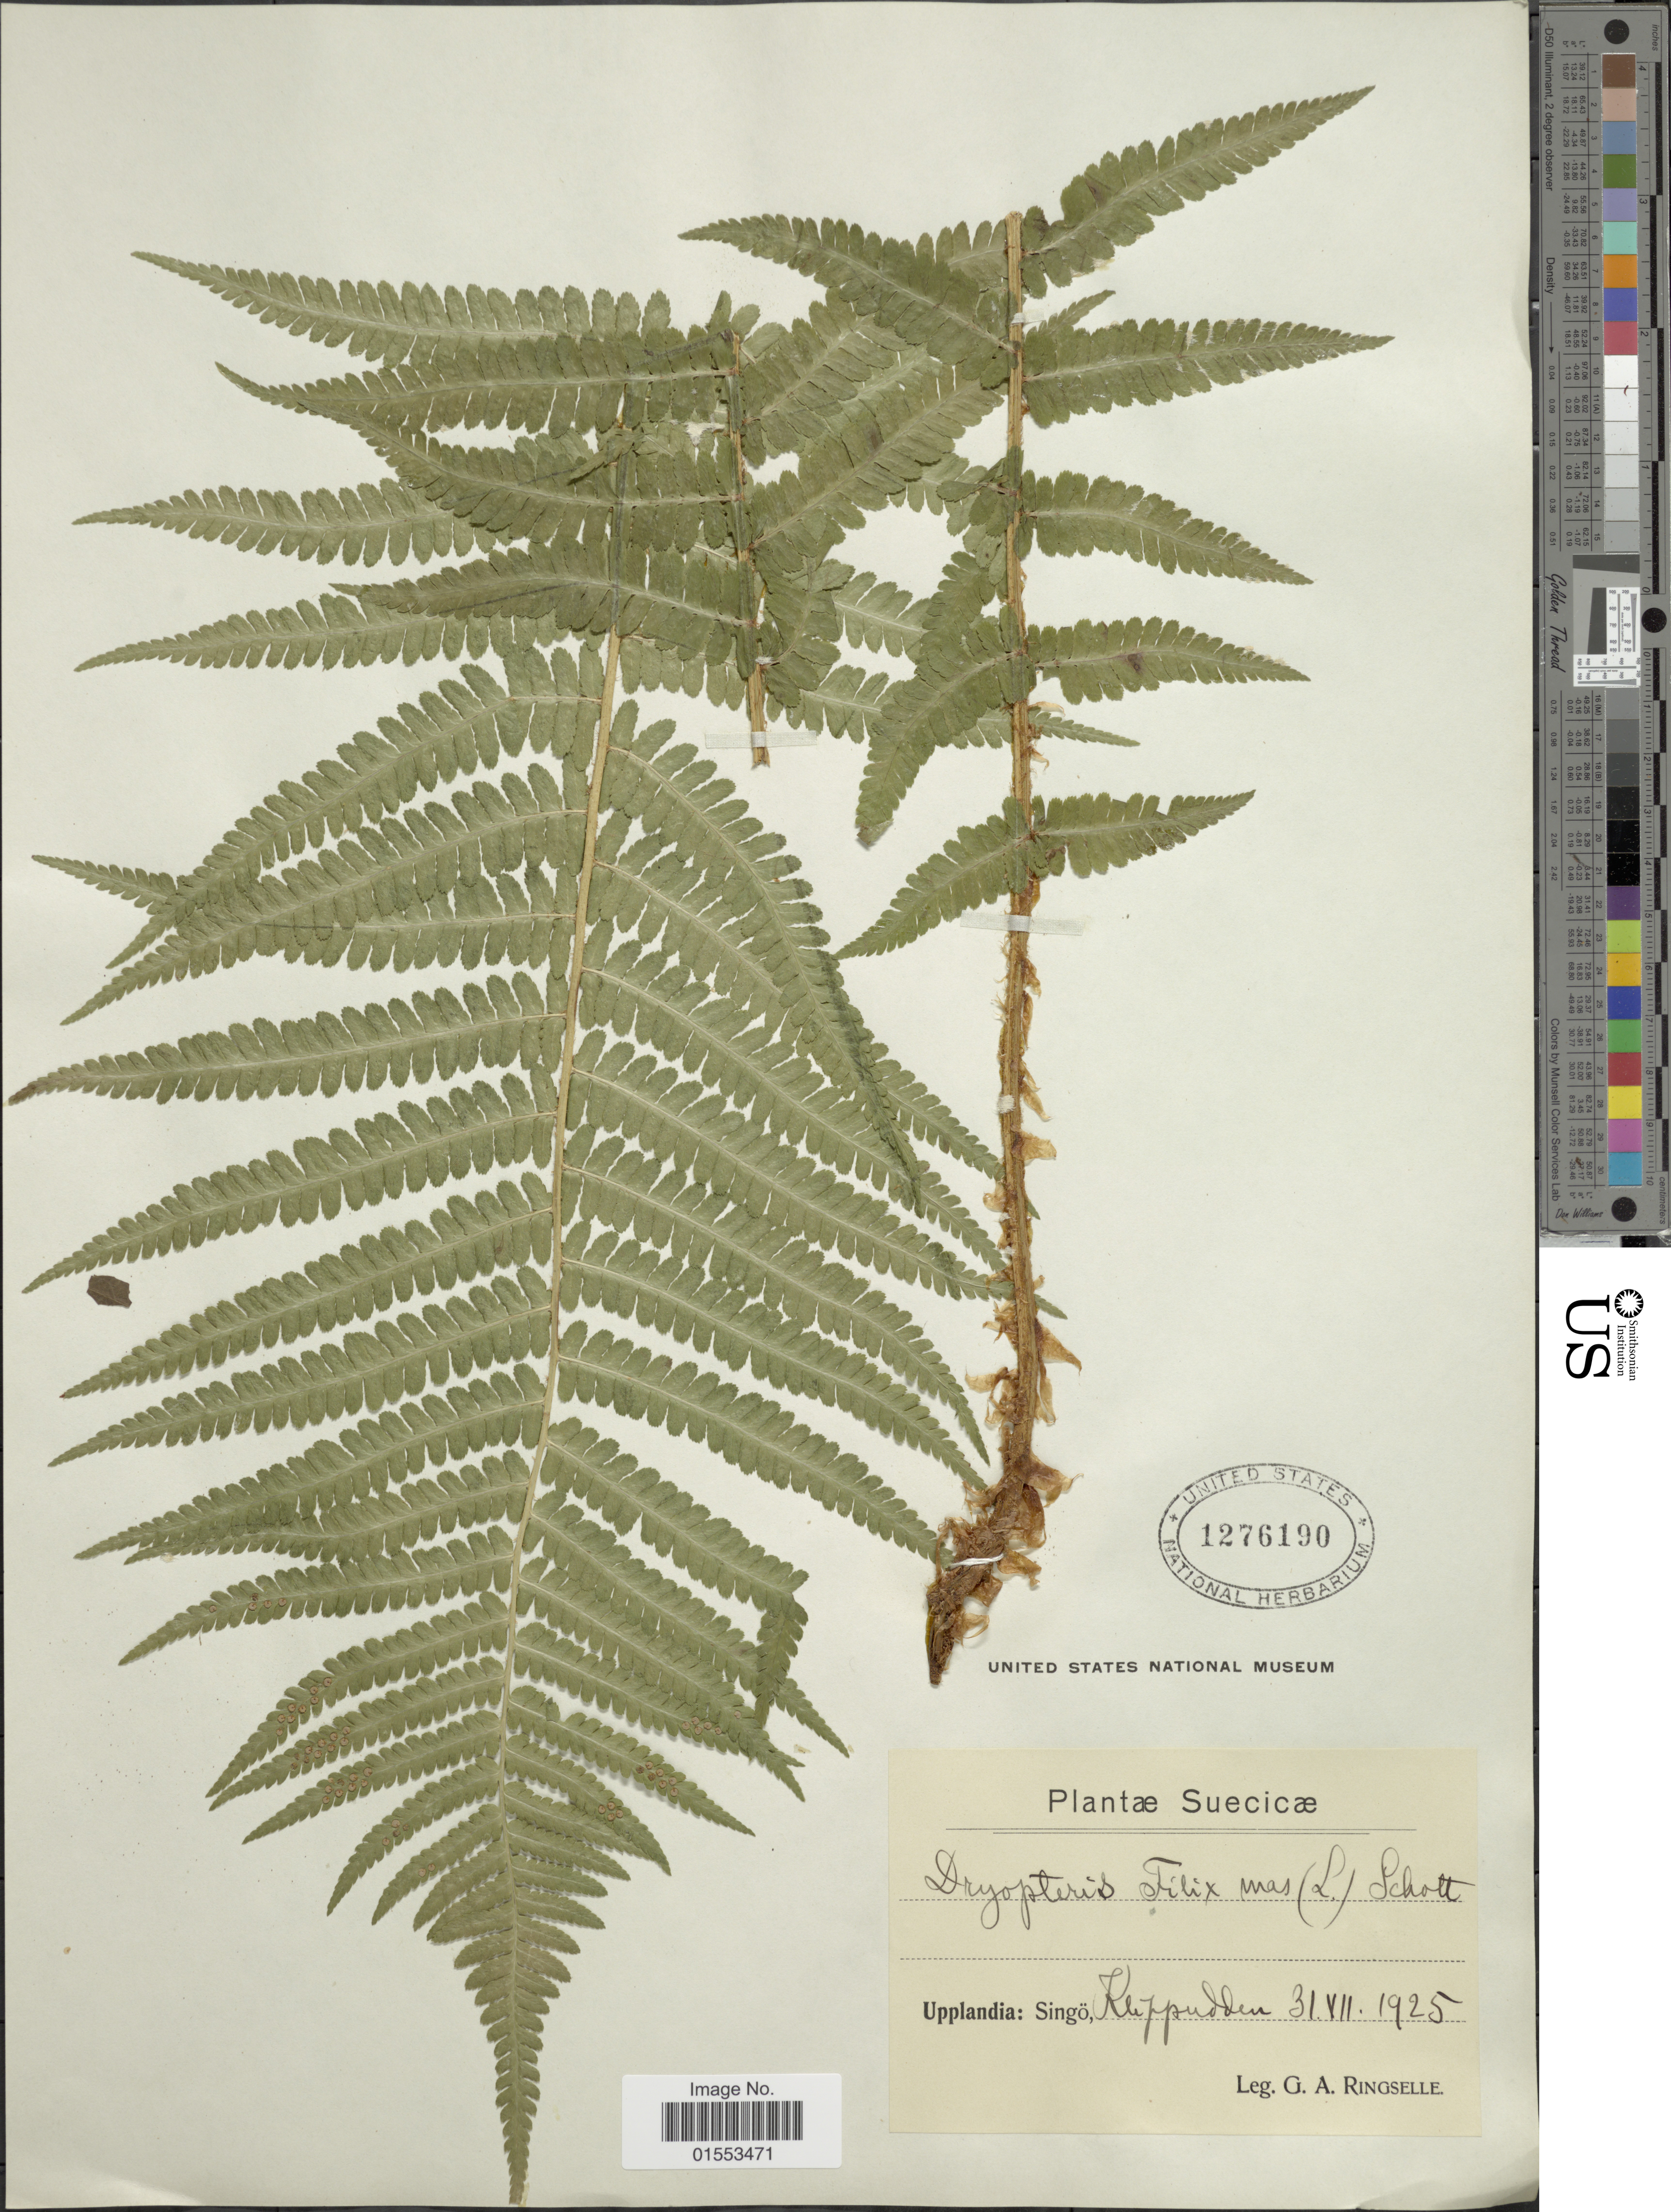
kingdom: Plantae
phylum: Tracheophyta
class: Polypodiopsida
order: Polypodiales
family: Dryopteridaceae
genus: Dryopteris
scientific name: Dryopteris filix-mas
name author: (L.) Schott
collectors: G. Ringselle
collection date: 1925-07-31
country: Sweden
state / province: Stockholm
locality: Singö, Klippudden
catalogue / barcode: US 1276190